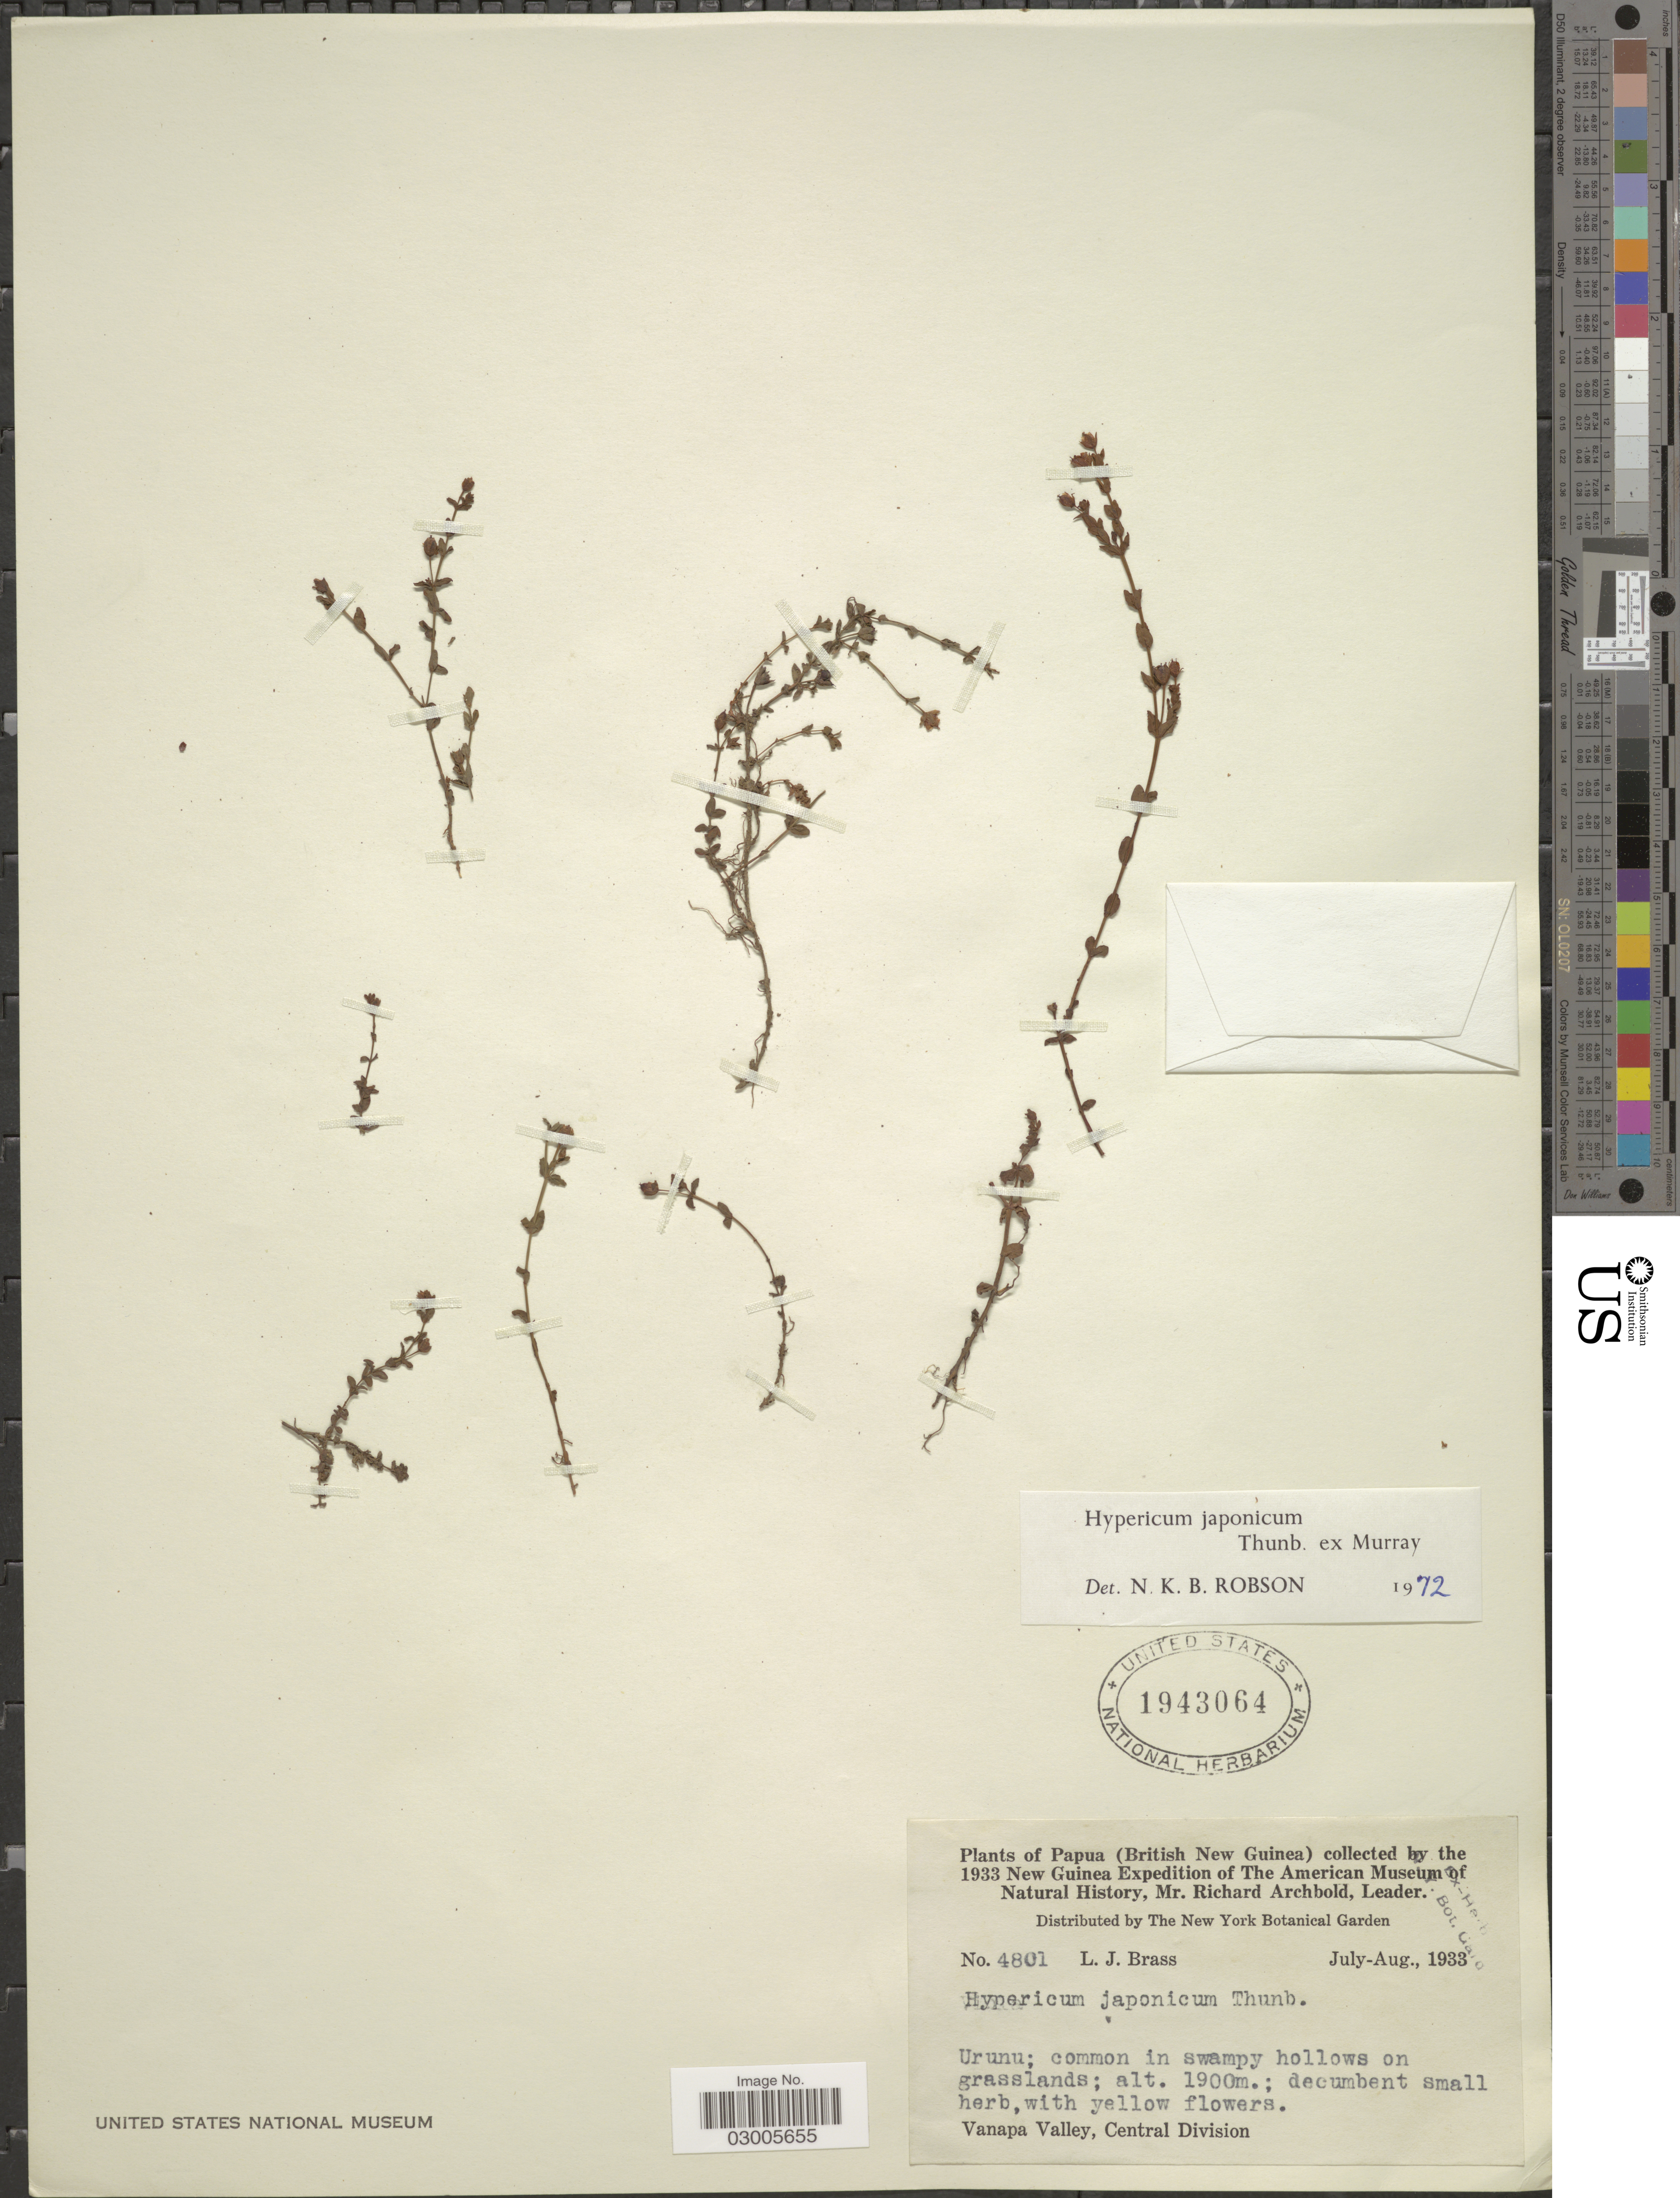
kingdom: Plantae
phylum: Tracheophyta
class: Magnoliopsida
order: Malpighiales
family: Hypericaceae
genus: Hypericum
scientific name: Hypericum japonicum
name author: Thunb.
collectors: L. J. Brass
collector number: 4801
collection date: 1933-07/1933-08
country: Papua New Guinea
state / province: Central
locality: Papa (British New Guinea), Vanapa Valley, Central Division.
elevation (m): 1900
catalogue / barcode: US 1943064